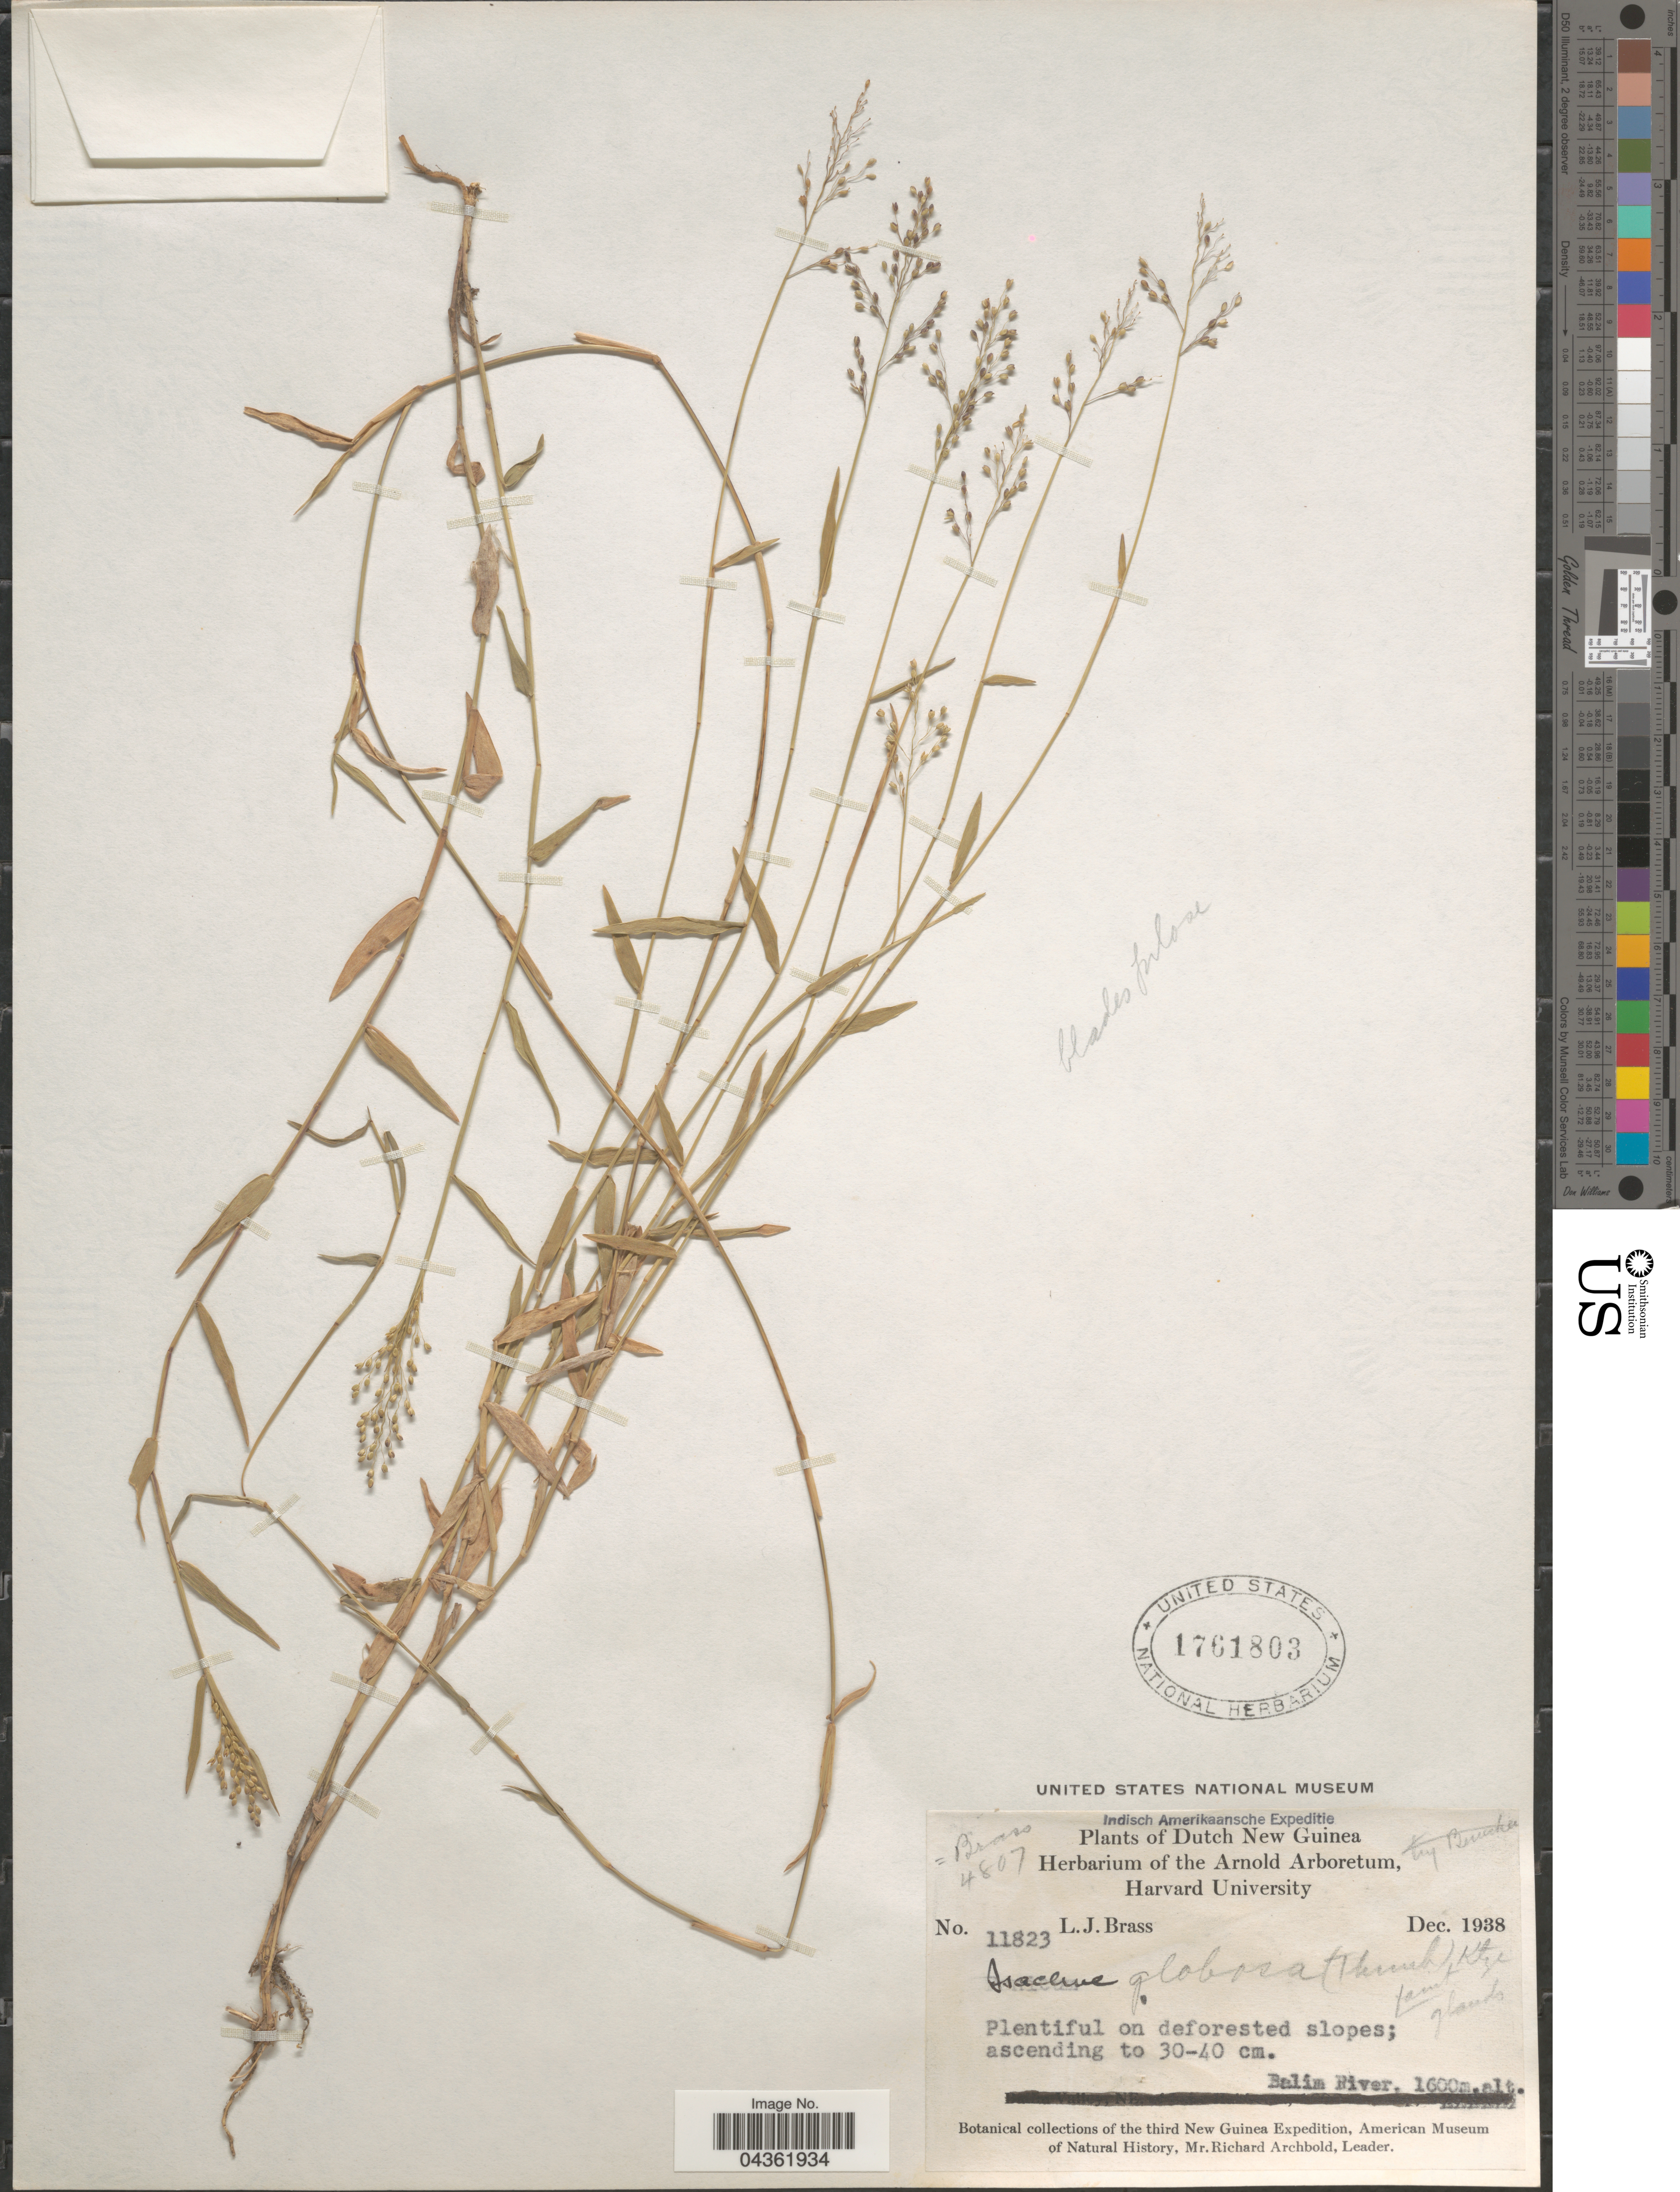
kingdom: Plantae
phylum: Tracheophyta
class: Liliopsida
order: Poales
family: Poaceae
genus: Isachne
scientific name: Isachne globosa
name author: (Thunb.) Kuntze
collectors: L. J. Brass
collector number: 11823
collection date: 1938-12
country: Indonesia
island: New Guinea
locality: Indisch Amerikaansche Expeditie. Dutch New Guinea. Balim River. The third New Guinea Expedition, American Museum of Natural History.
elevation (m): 1600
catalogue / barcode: US 1761803